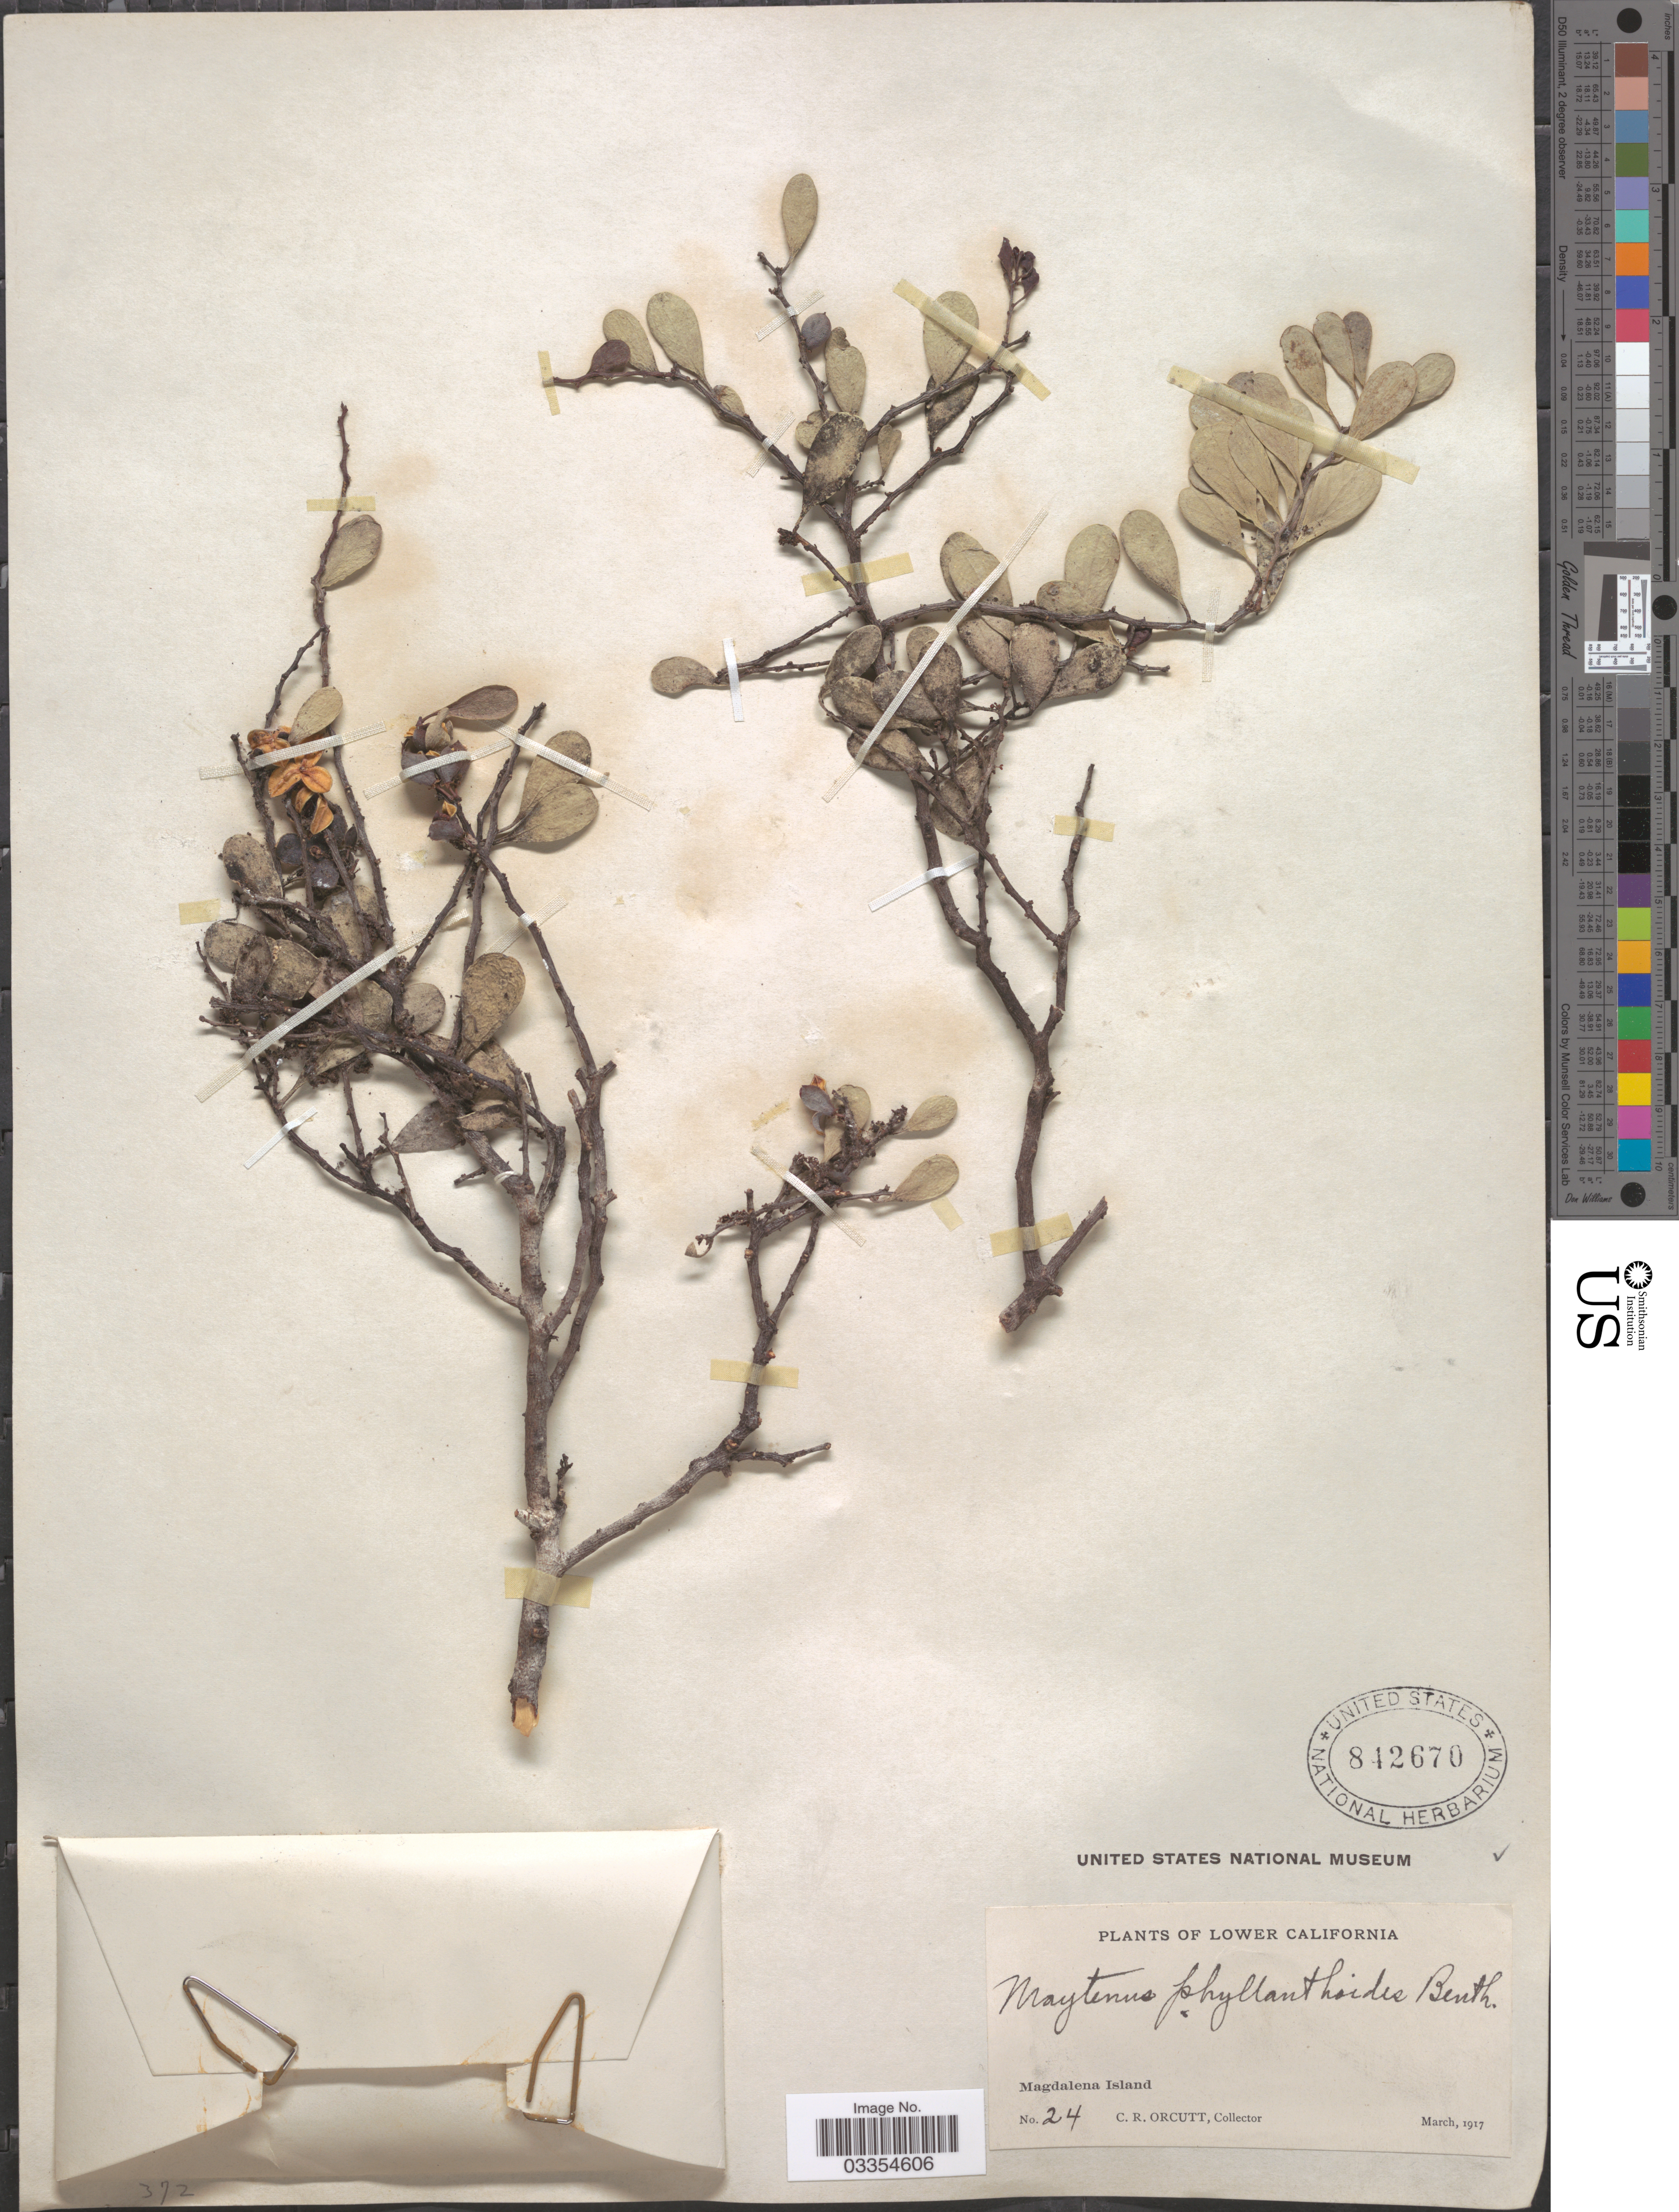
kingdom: Plantae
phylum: Tracheophyta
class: Magnoliopsida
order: Celastrales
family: Celastraceae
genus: Tricerma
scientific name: Tricerma phyllanthoides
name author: (Benth.) Lundell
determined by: Strong, Mark T., (BOT), Smithsonian Institution - National Museum of Natural History (UNITED STATES)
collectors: C. R. Orcutt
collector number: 24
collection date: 1917-03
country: Mexico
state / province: Baja California Sur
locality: Lower California, Magdalena Island.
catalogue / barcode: US 842670